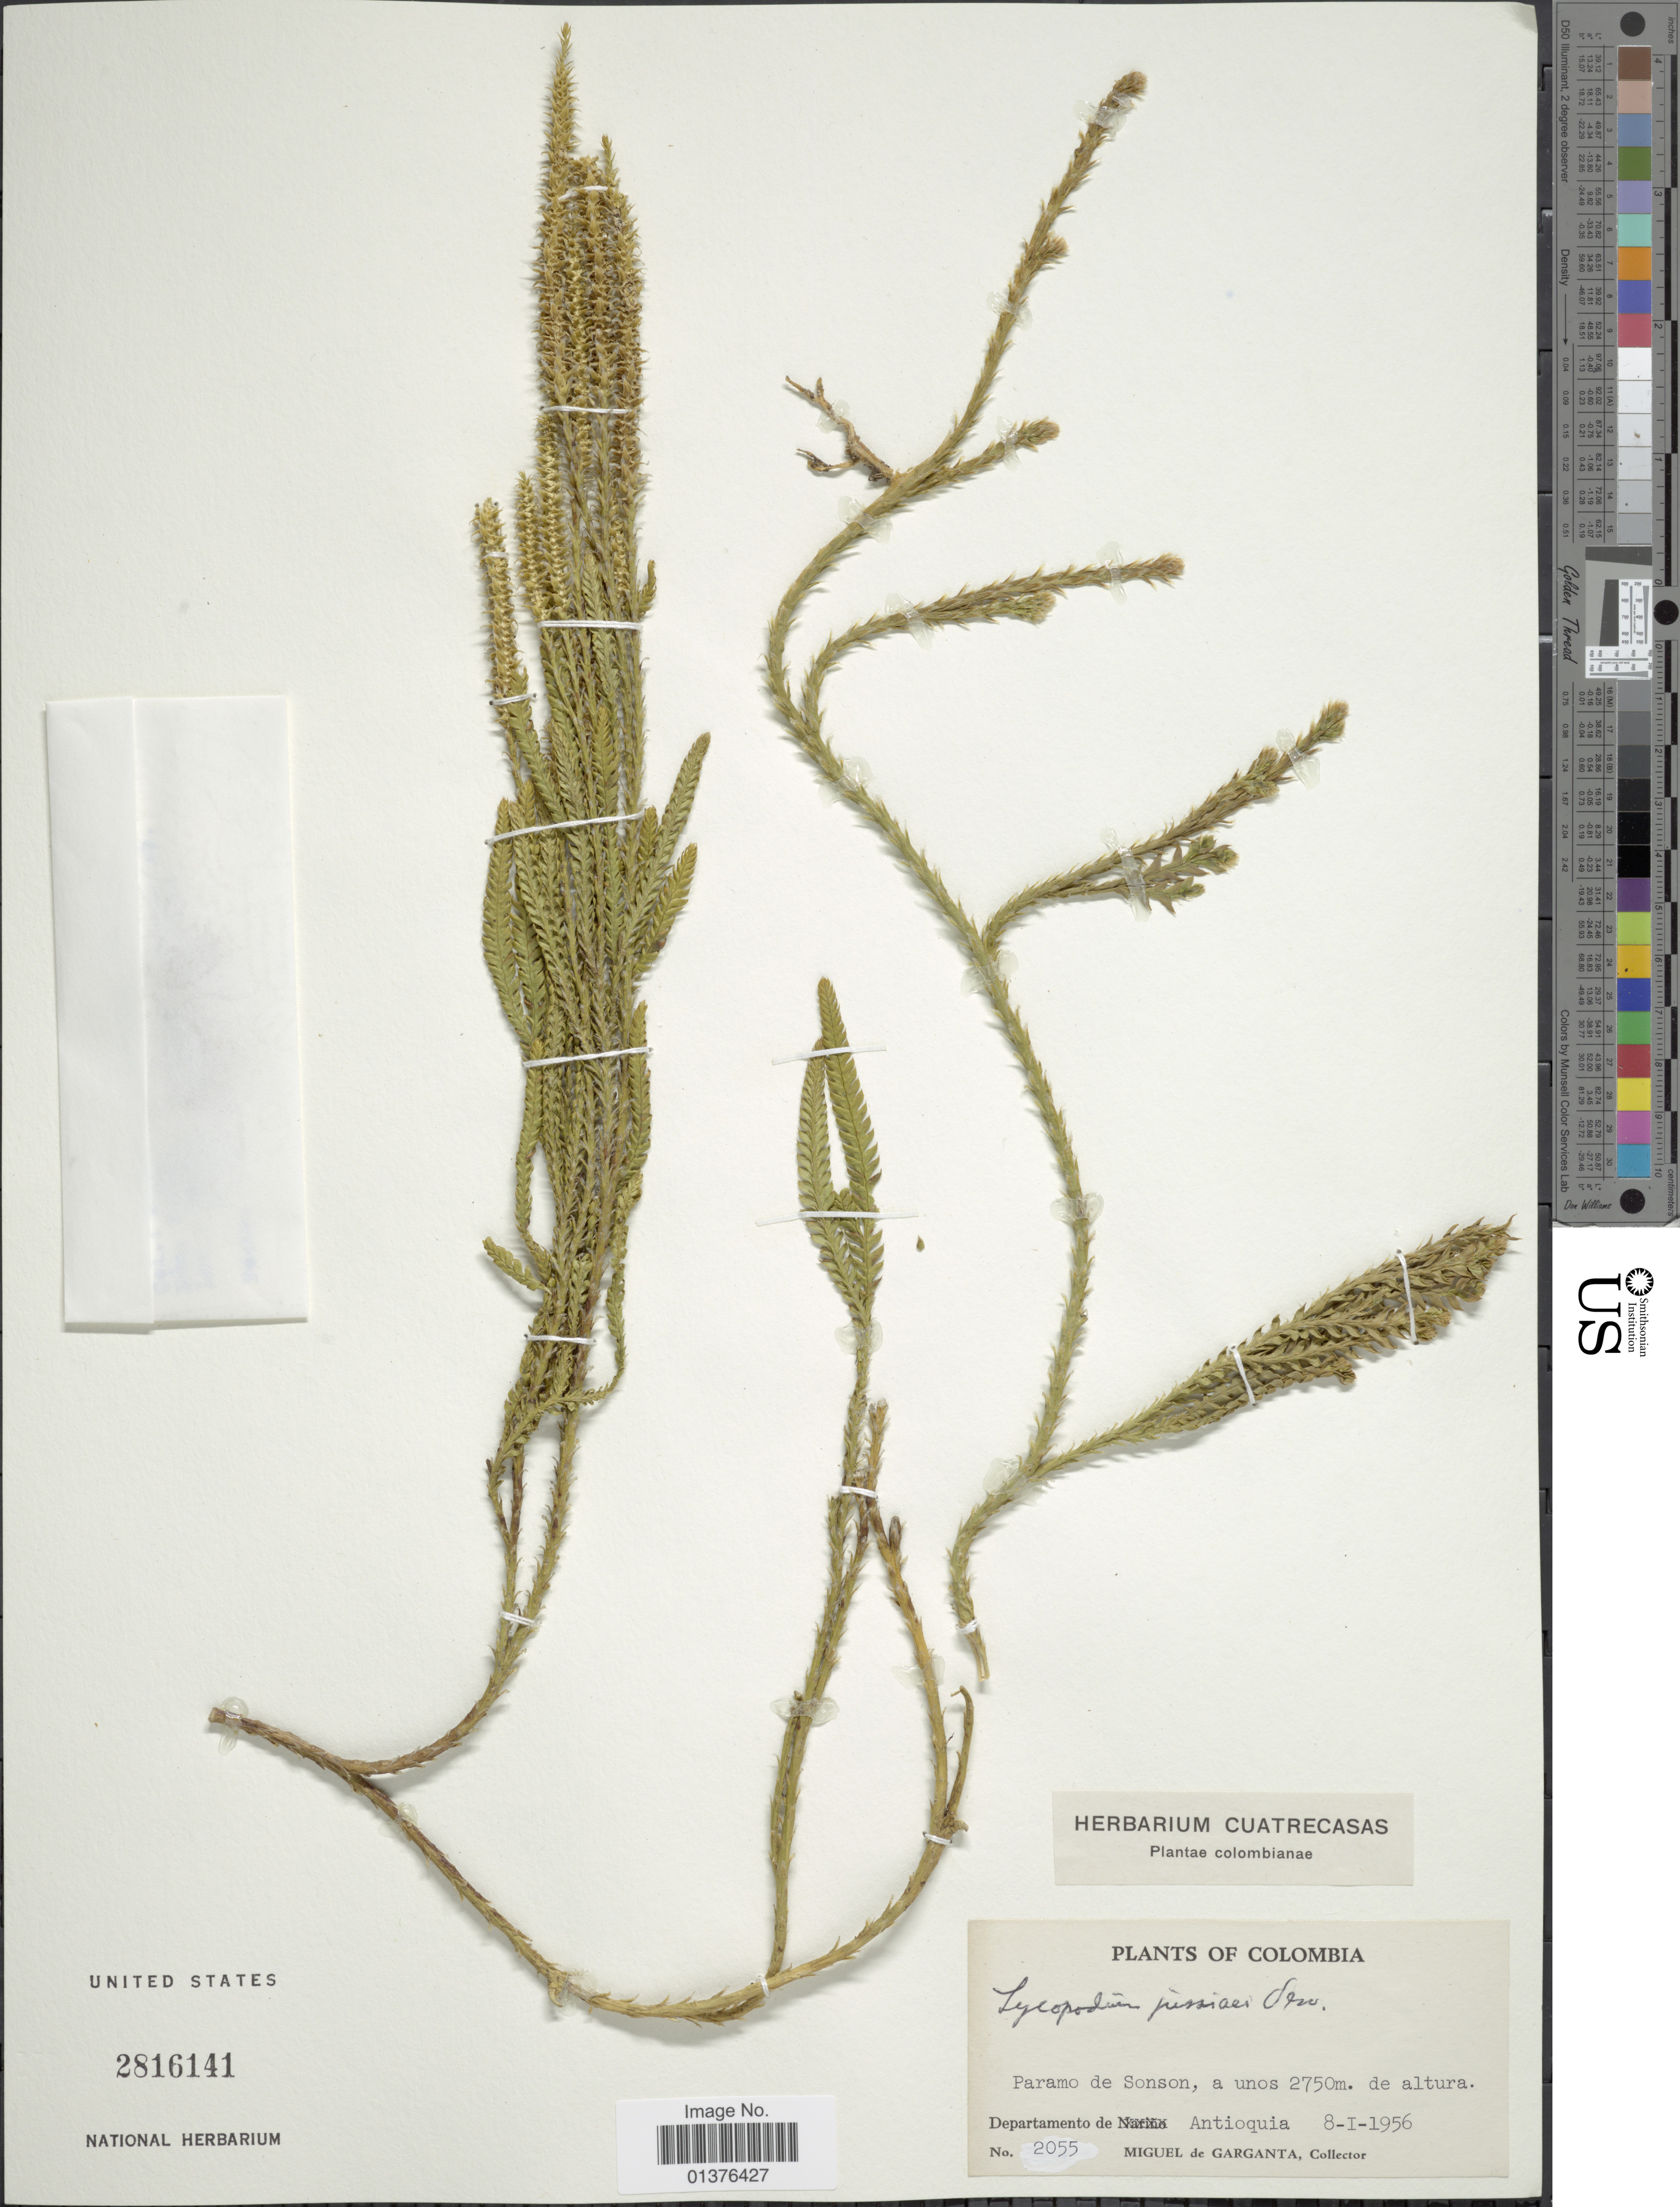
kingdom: Plantae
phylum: Tracheophyta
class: Lycopodiopsida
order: Lycopodiales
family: Lycopodiaceae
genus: Diphasium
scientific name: Diphasium jussiaei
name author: (Desv.) C. Presl ex Rothm.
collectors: M. Garganta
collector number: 2055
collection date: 1956-01-08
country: Colombia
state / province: Antioquia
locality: Paramo de Sonson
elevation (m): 2750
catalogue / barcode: US 2816141